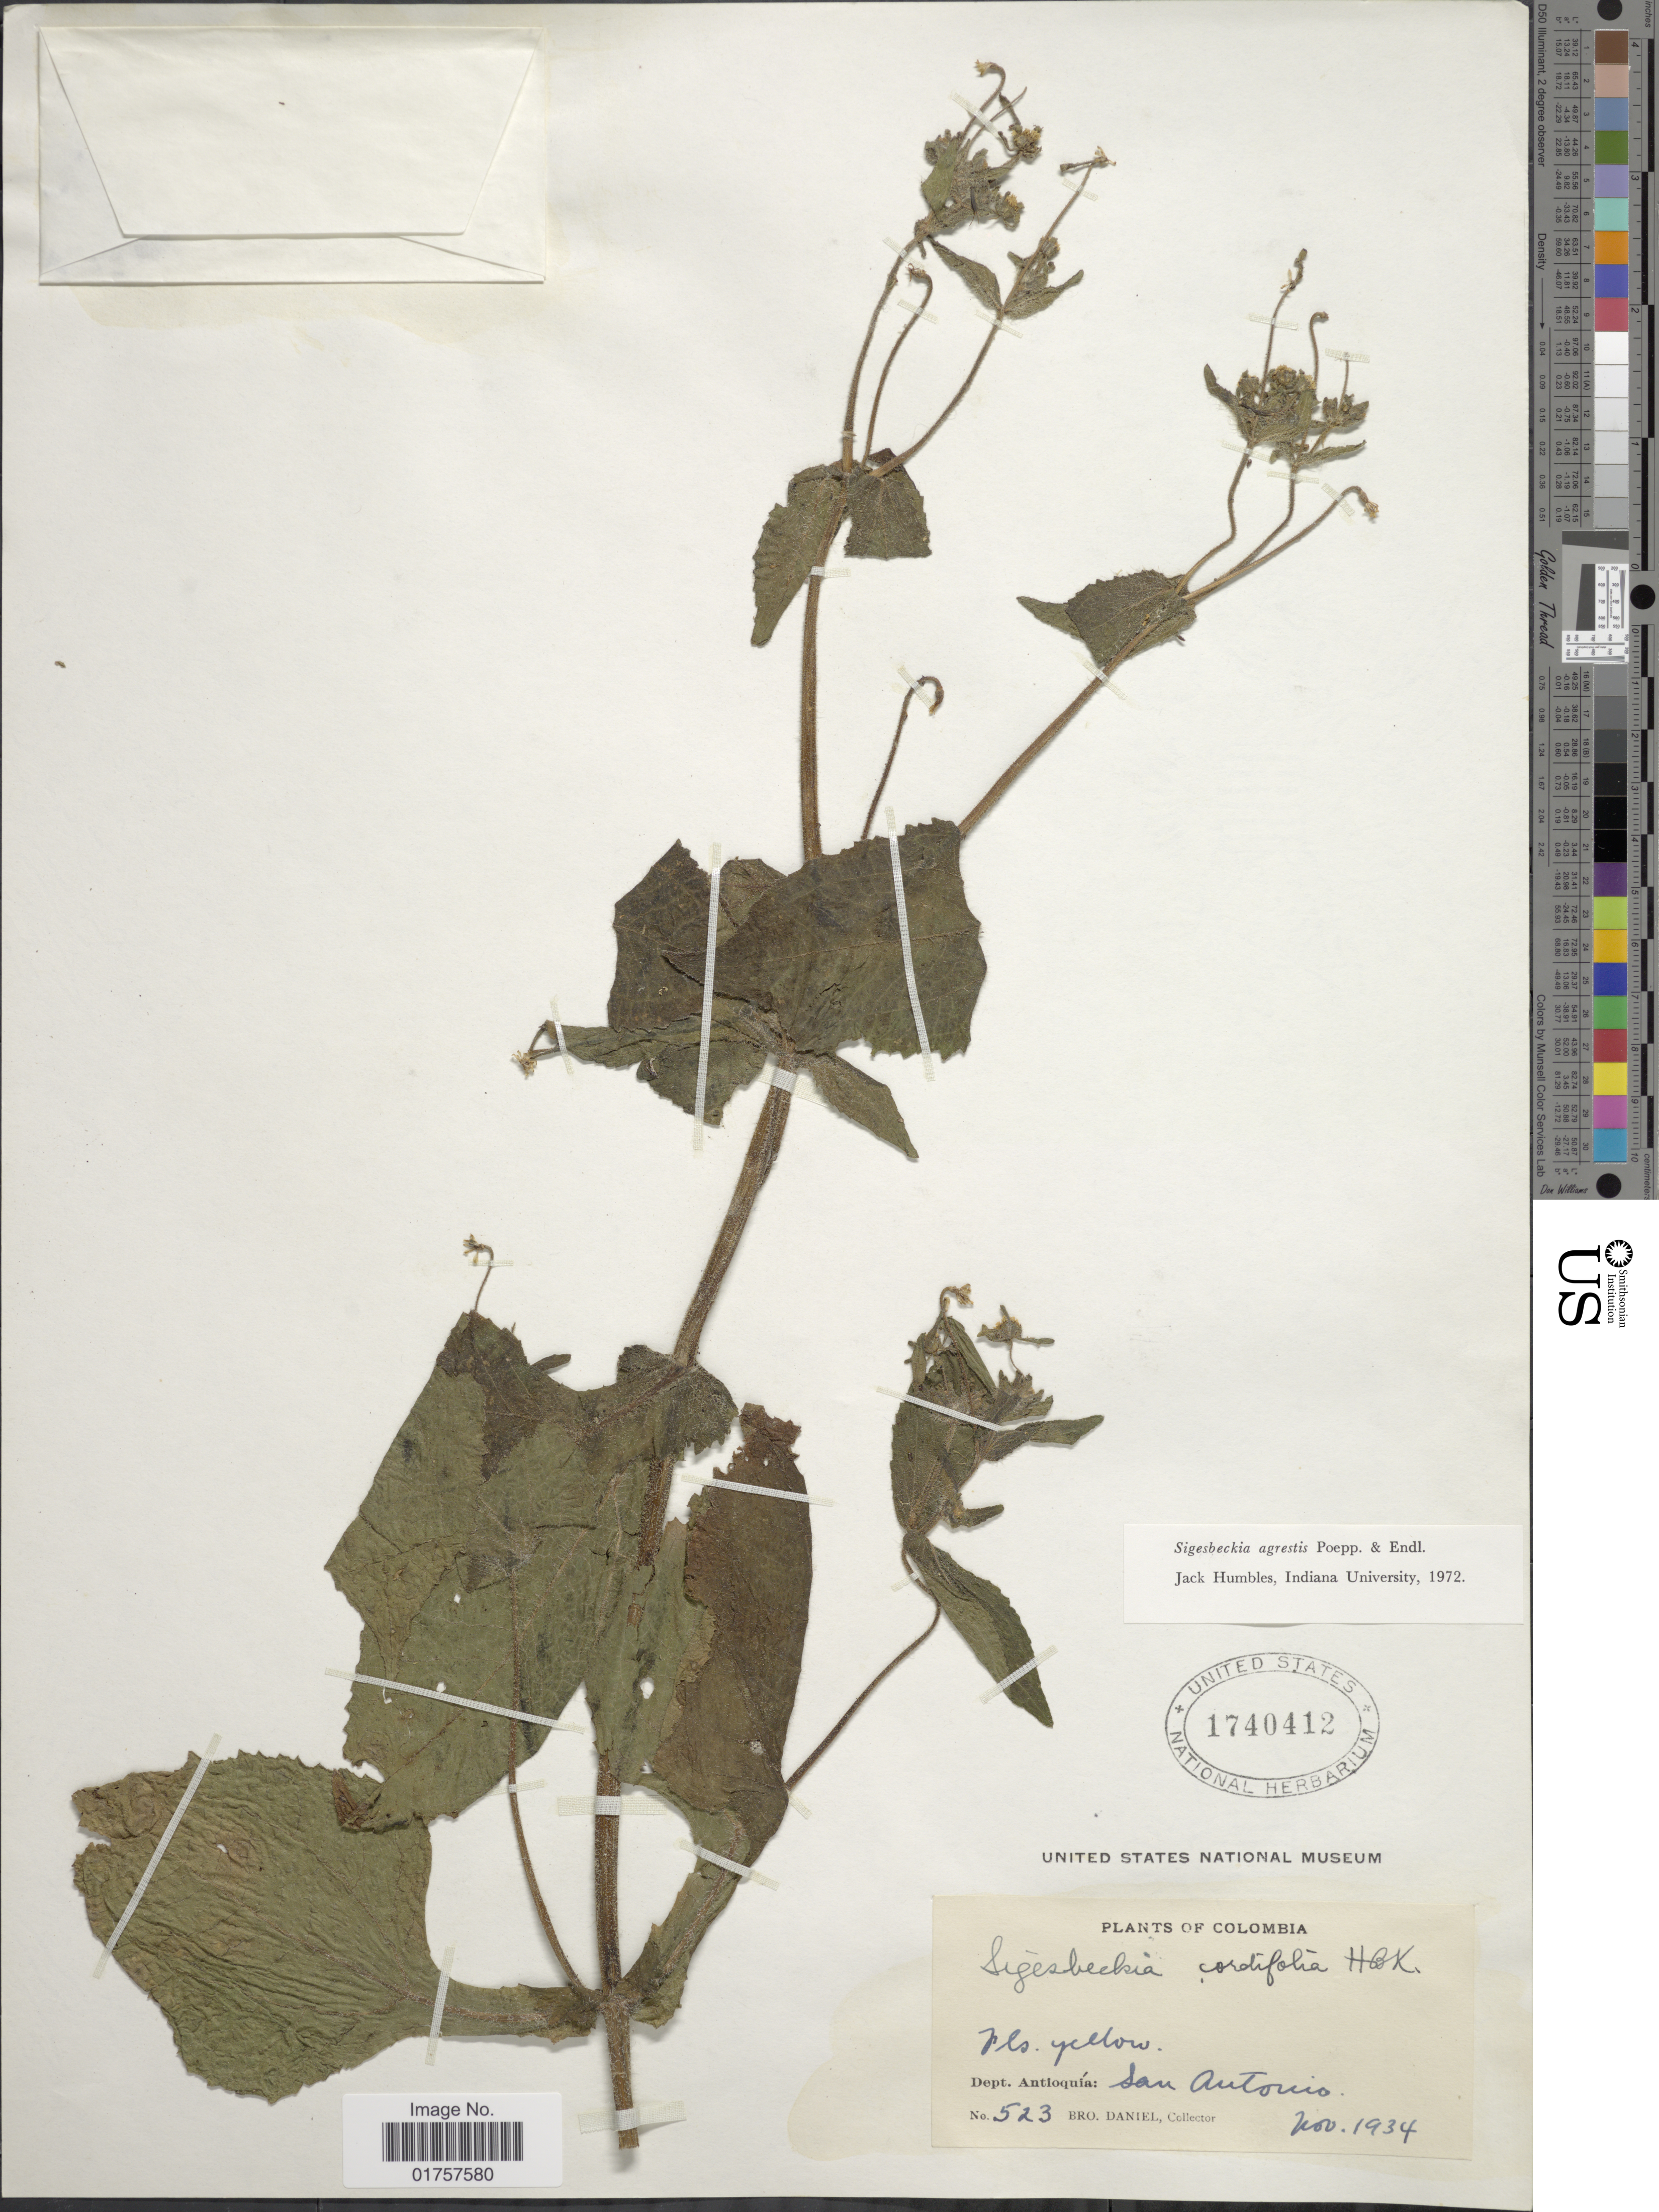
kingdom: Plantae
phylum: Tracheophyta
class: Magnoliopsida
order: Asterales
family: Asteraceae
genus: Sigesbeckia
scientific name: Sigesbeckia agrestis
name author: Poepp.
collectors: Bro. Daniel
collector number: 523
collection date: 1934-11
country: Colombia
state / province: Antioquia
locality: San Antonio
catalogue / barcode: US 1740412